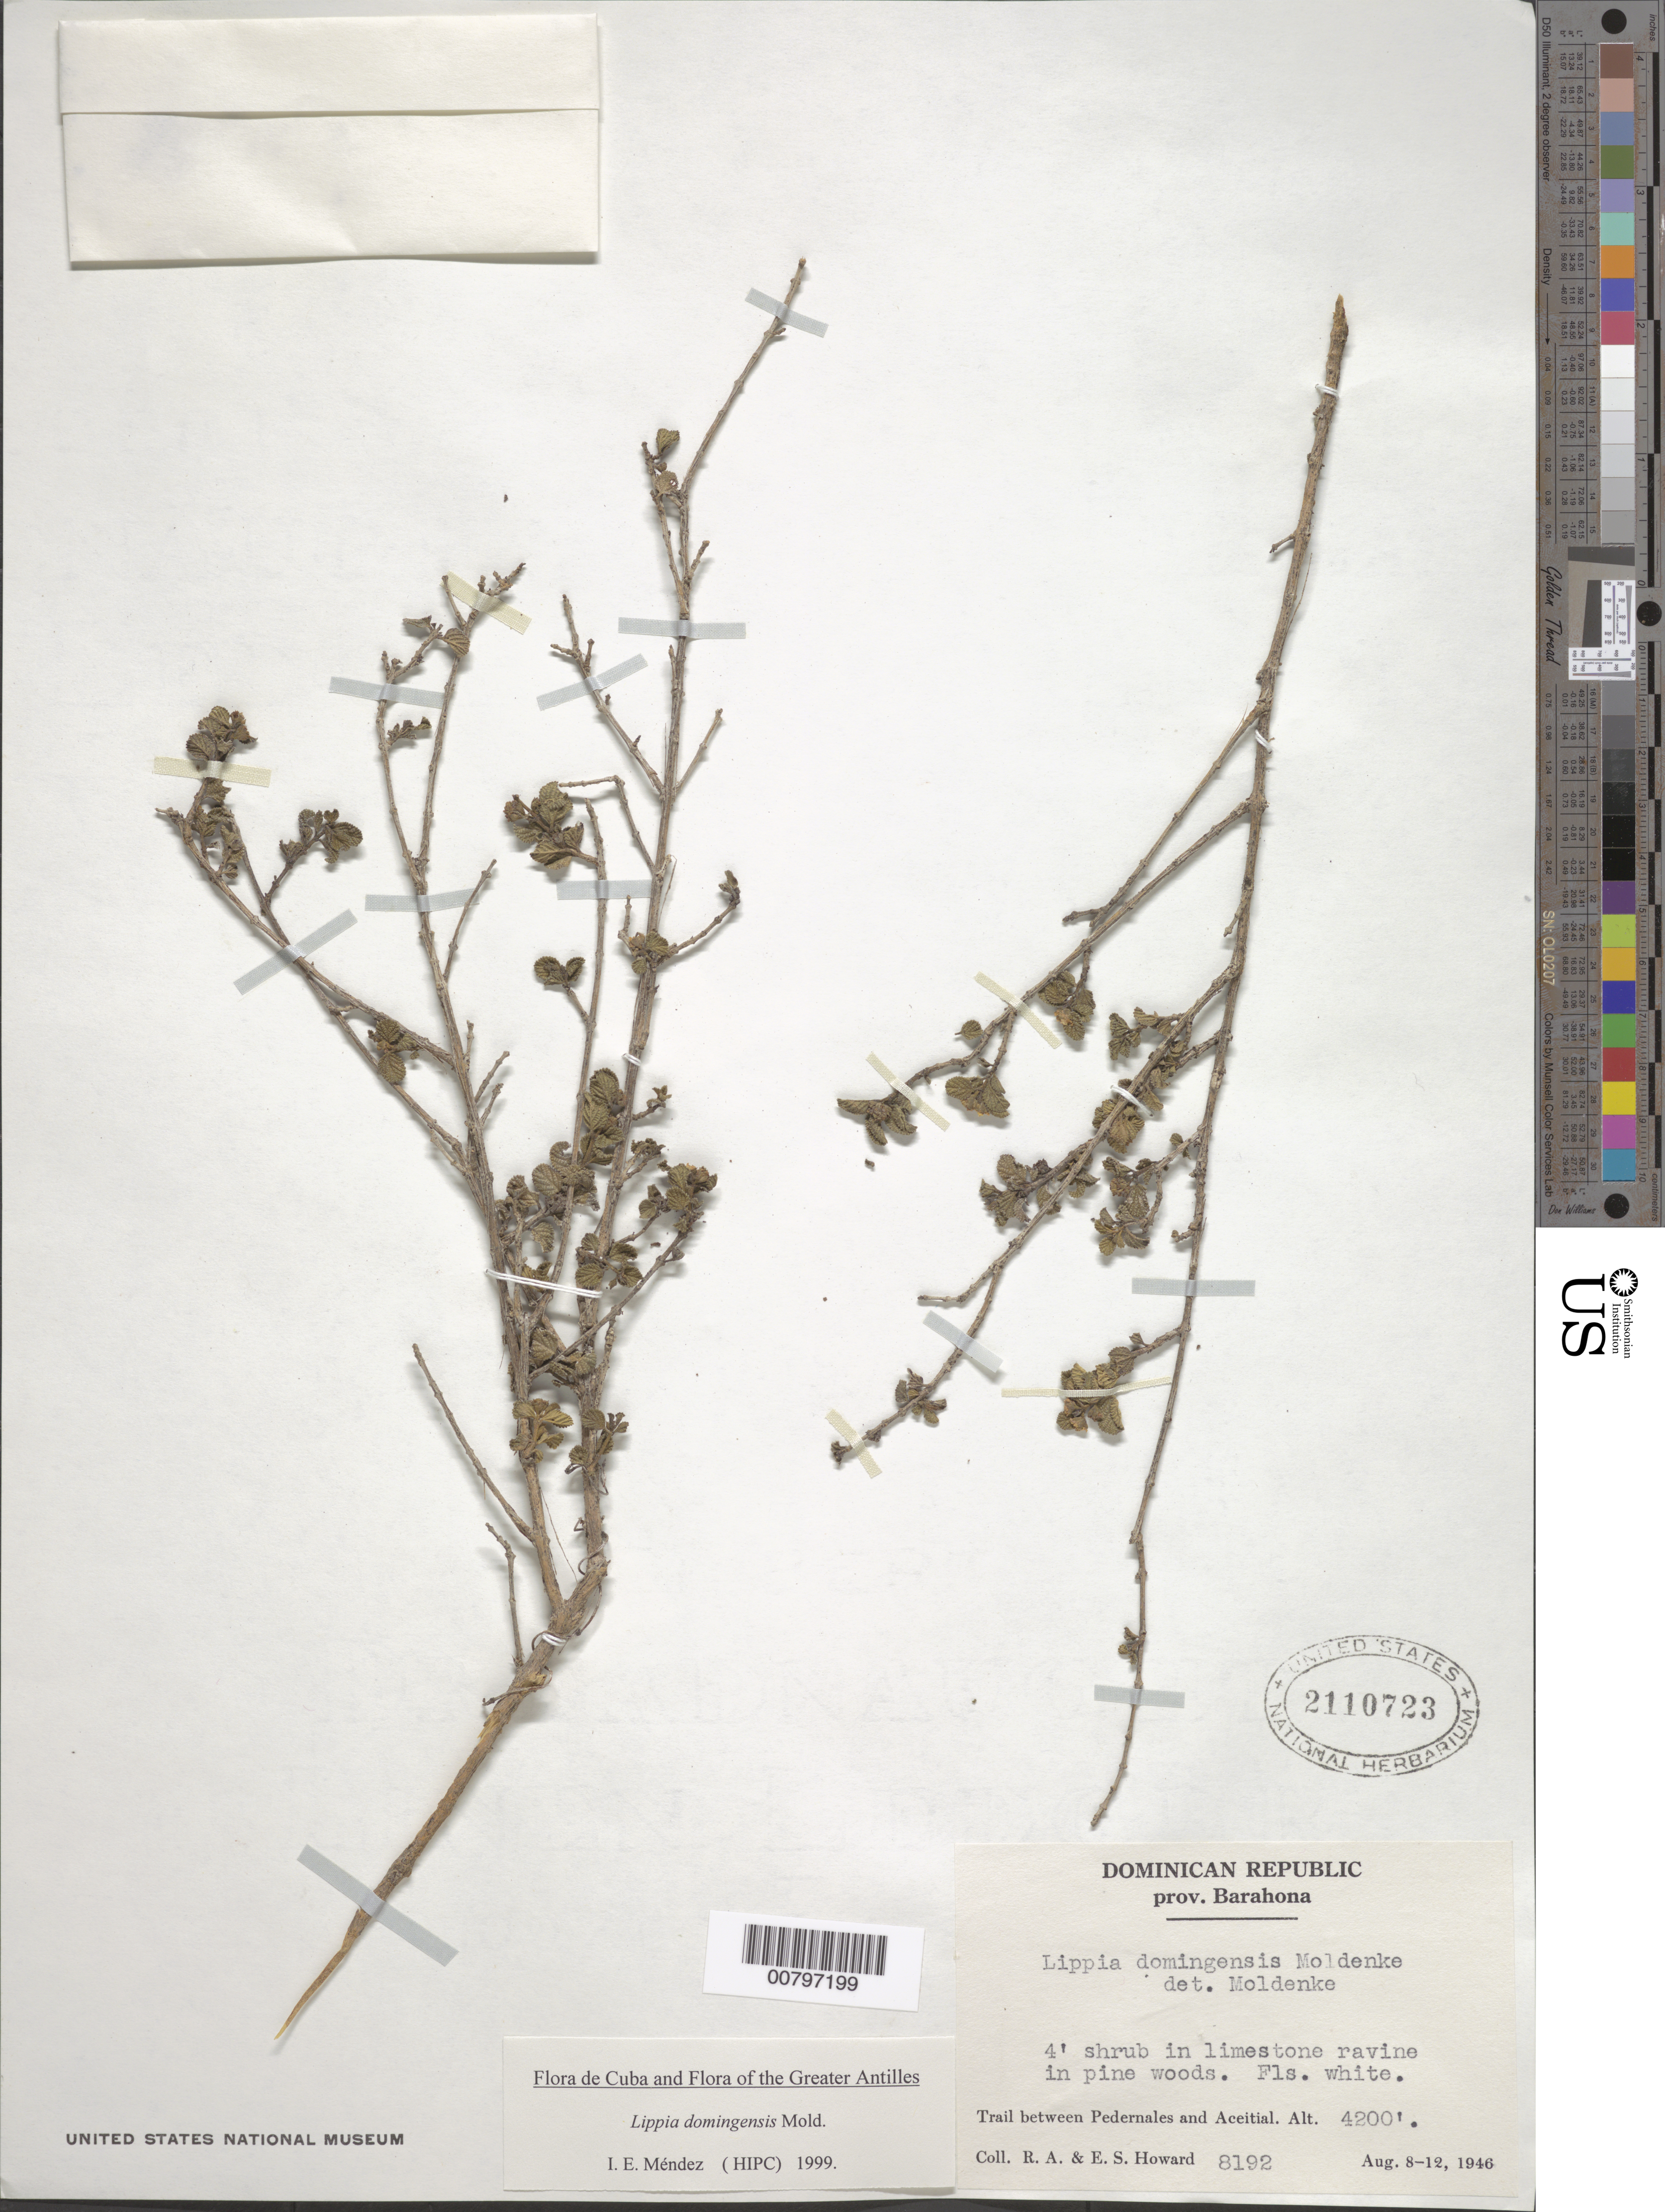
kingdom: Plantae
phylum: Tracheophyta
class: Magnoliopsida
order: Lamiales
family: Verbenaceae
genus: Lippia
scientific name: Lippia domingensis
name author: Moldenke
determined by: Méndez, Isidro E., (HIPC)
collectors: R. A. Howard & E. S. Howard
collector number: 8192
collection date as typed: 08 Aug 1946 to 12 Aug 1946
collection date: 1946-08-08/1946-08-12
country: Dominican Republic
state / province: Barahona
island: Hispaniola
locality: Trail between Pedernales and Aceitial.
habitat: In limestone ravine in pine woods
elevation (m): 1280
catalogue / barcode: US 2110723